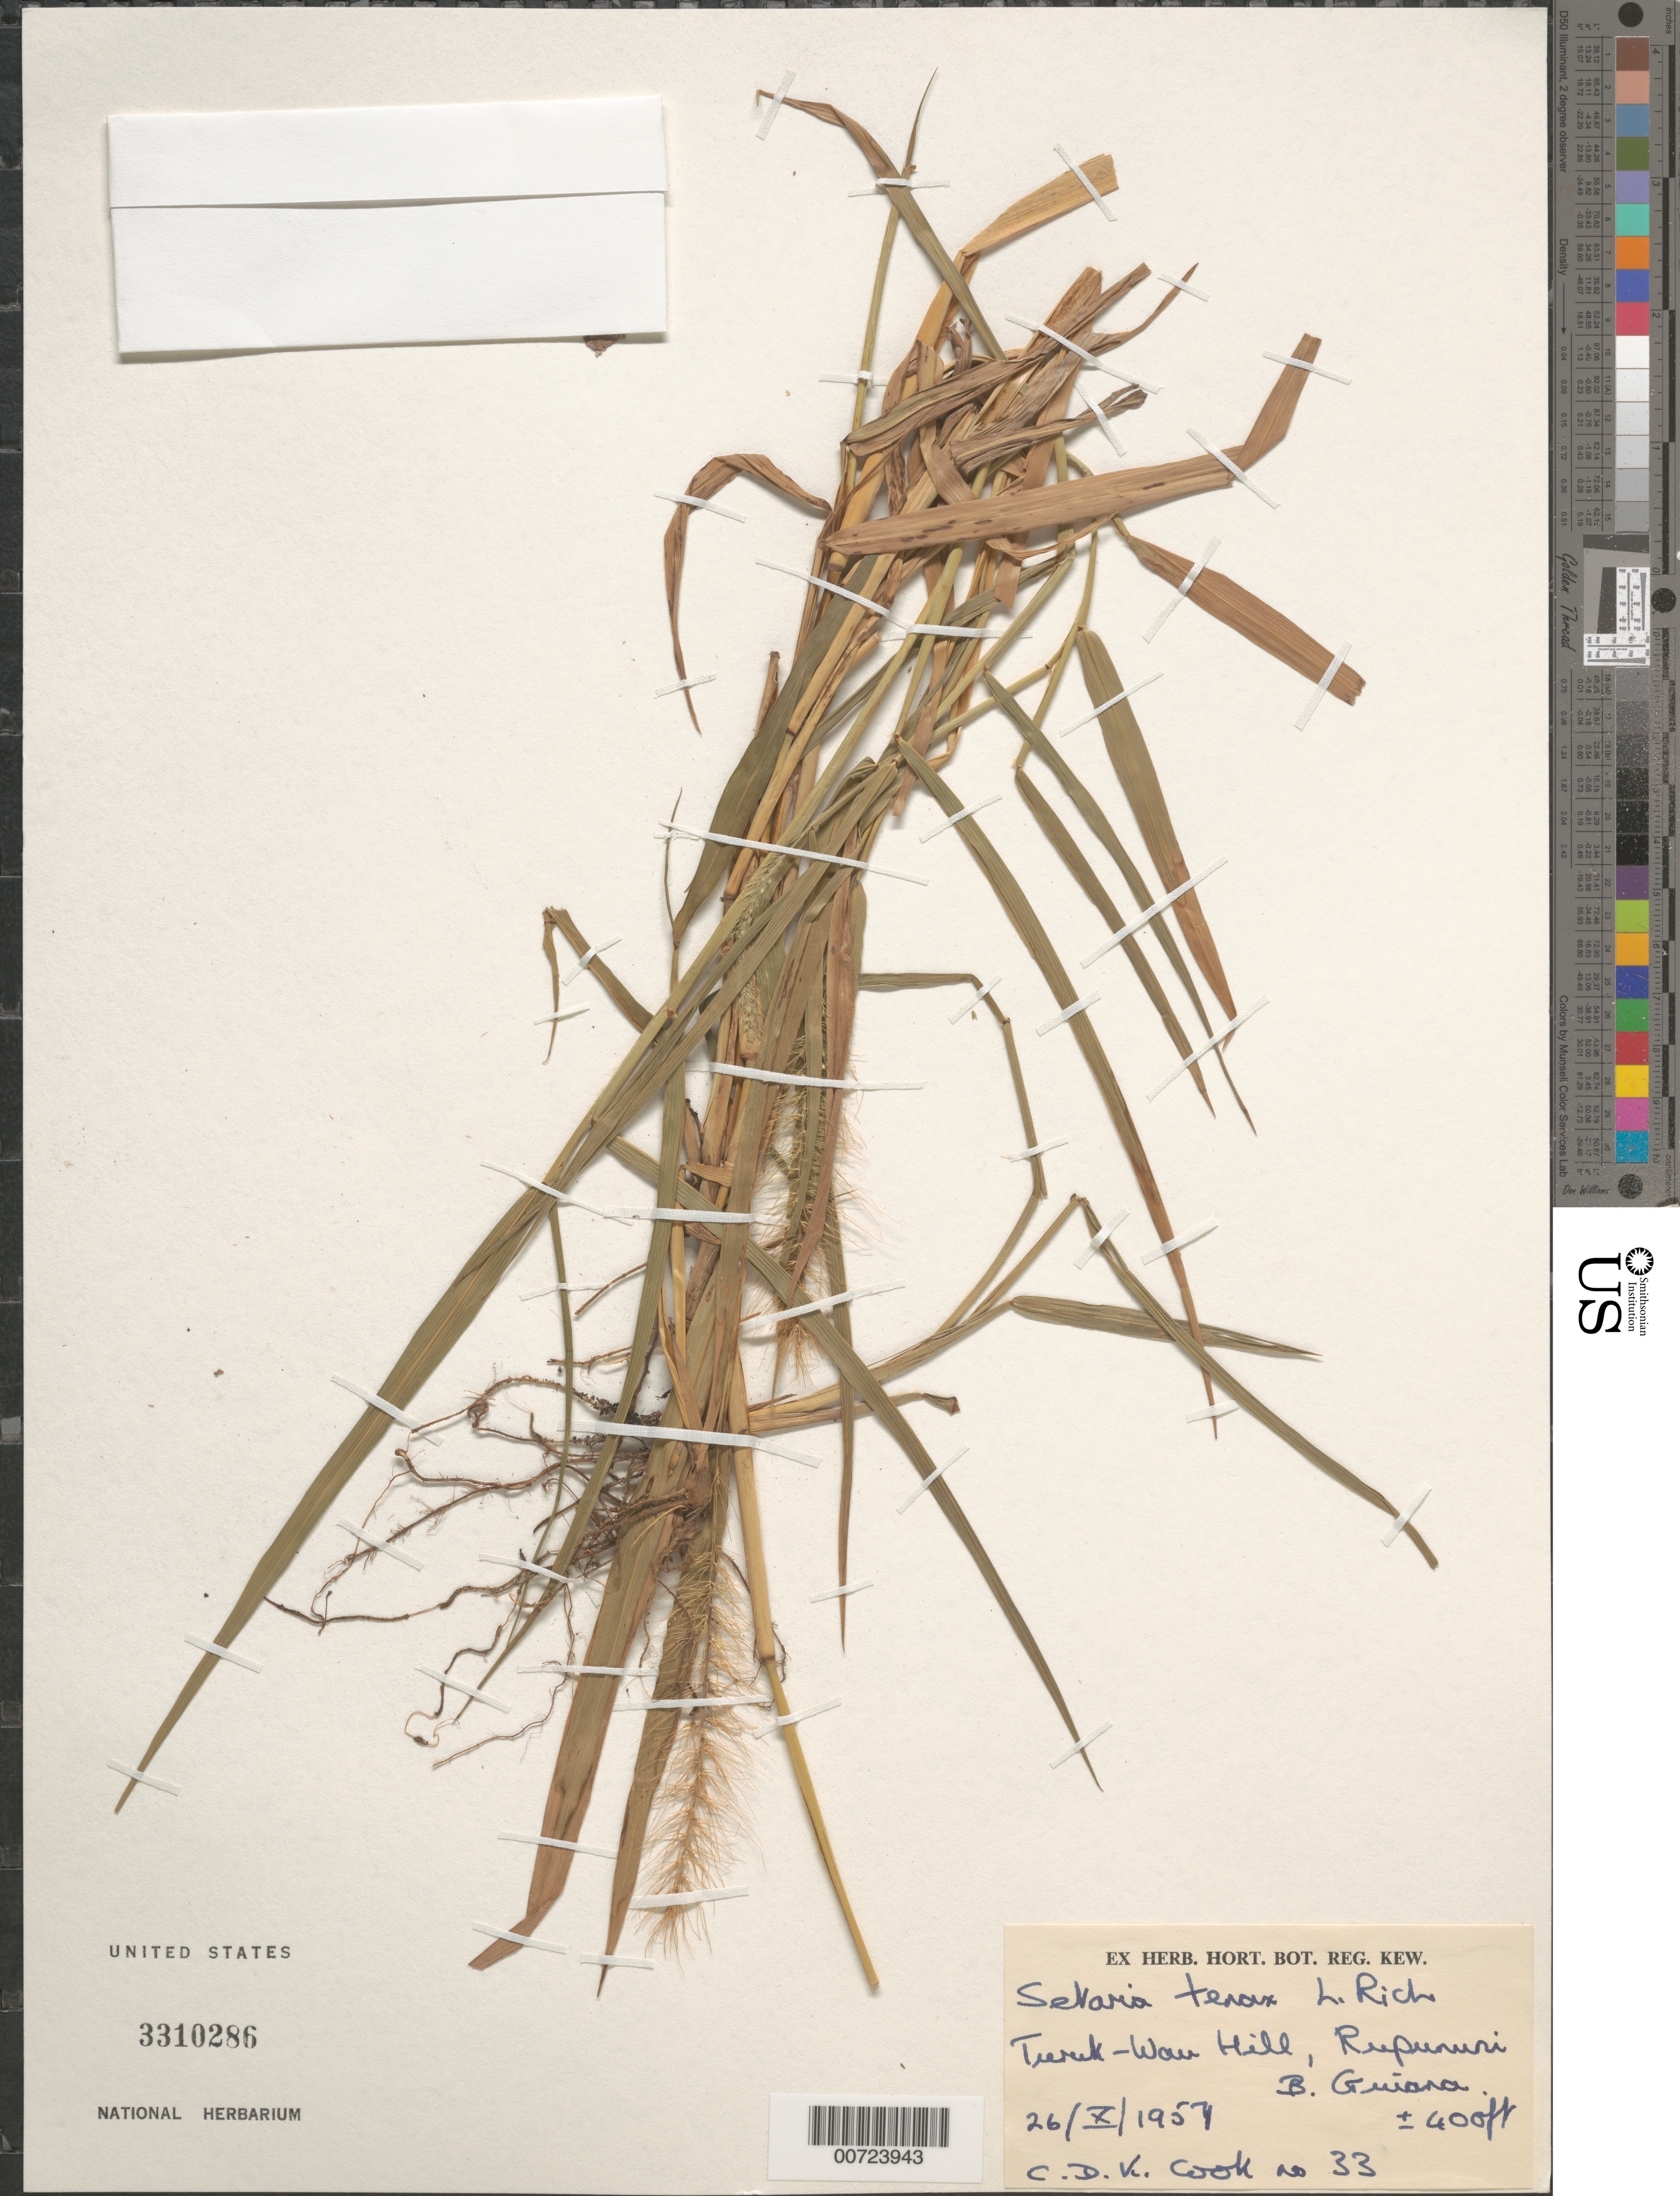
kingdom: Plantae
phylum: Tracheophyta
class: Liliopsida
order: Poales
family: Poaceae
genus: Setaria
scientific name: Setaria tenax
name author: (Rich.) Desv.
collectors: C. D. K. Cook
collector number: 33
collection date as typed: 26-Oct-57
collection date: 1957-10-26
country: Guyana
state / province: U. Takutu-U. Essequibo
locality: Turuk-Wau Hill, Rupununi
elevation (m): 122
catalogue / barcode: US 3310286